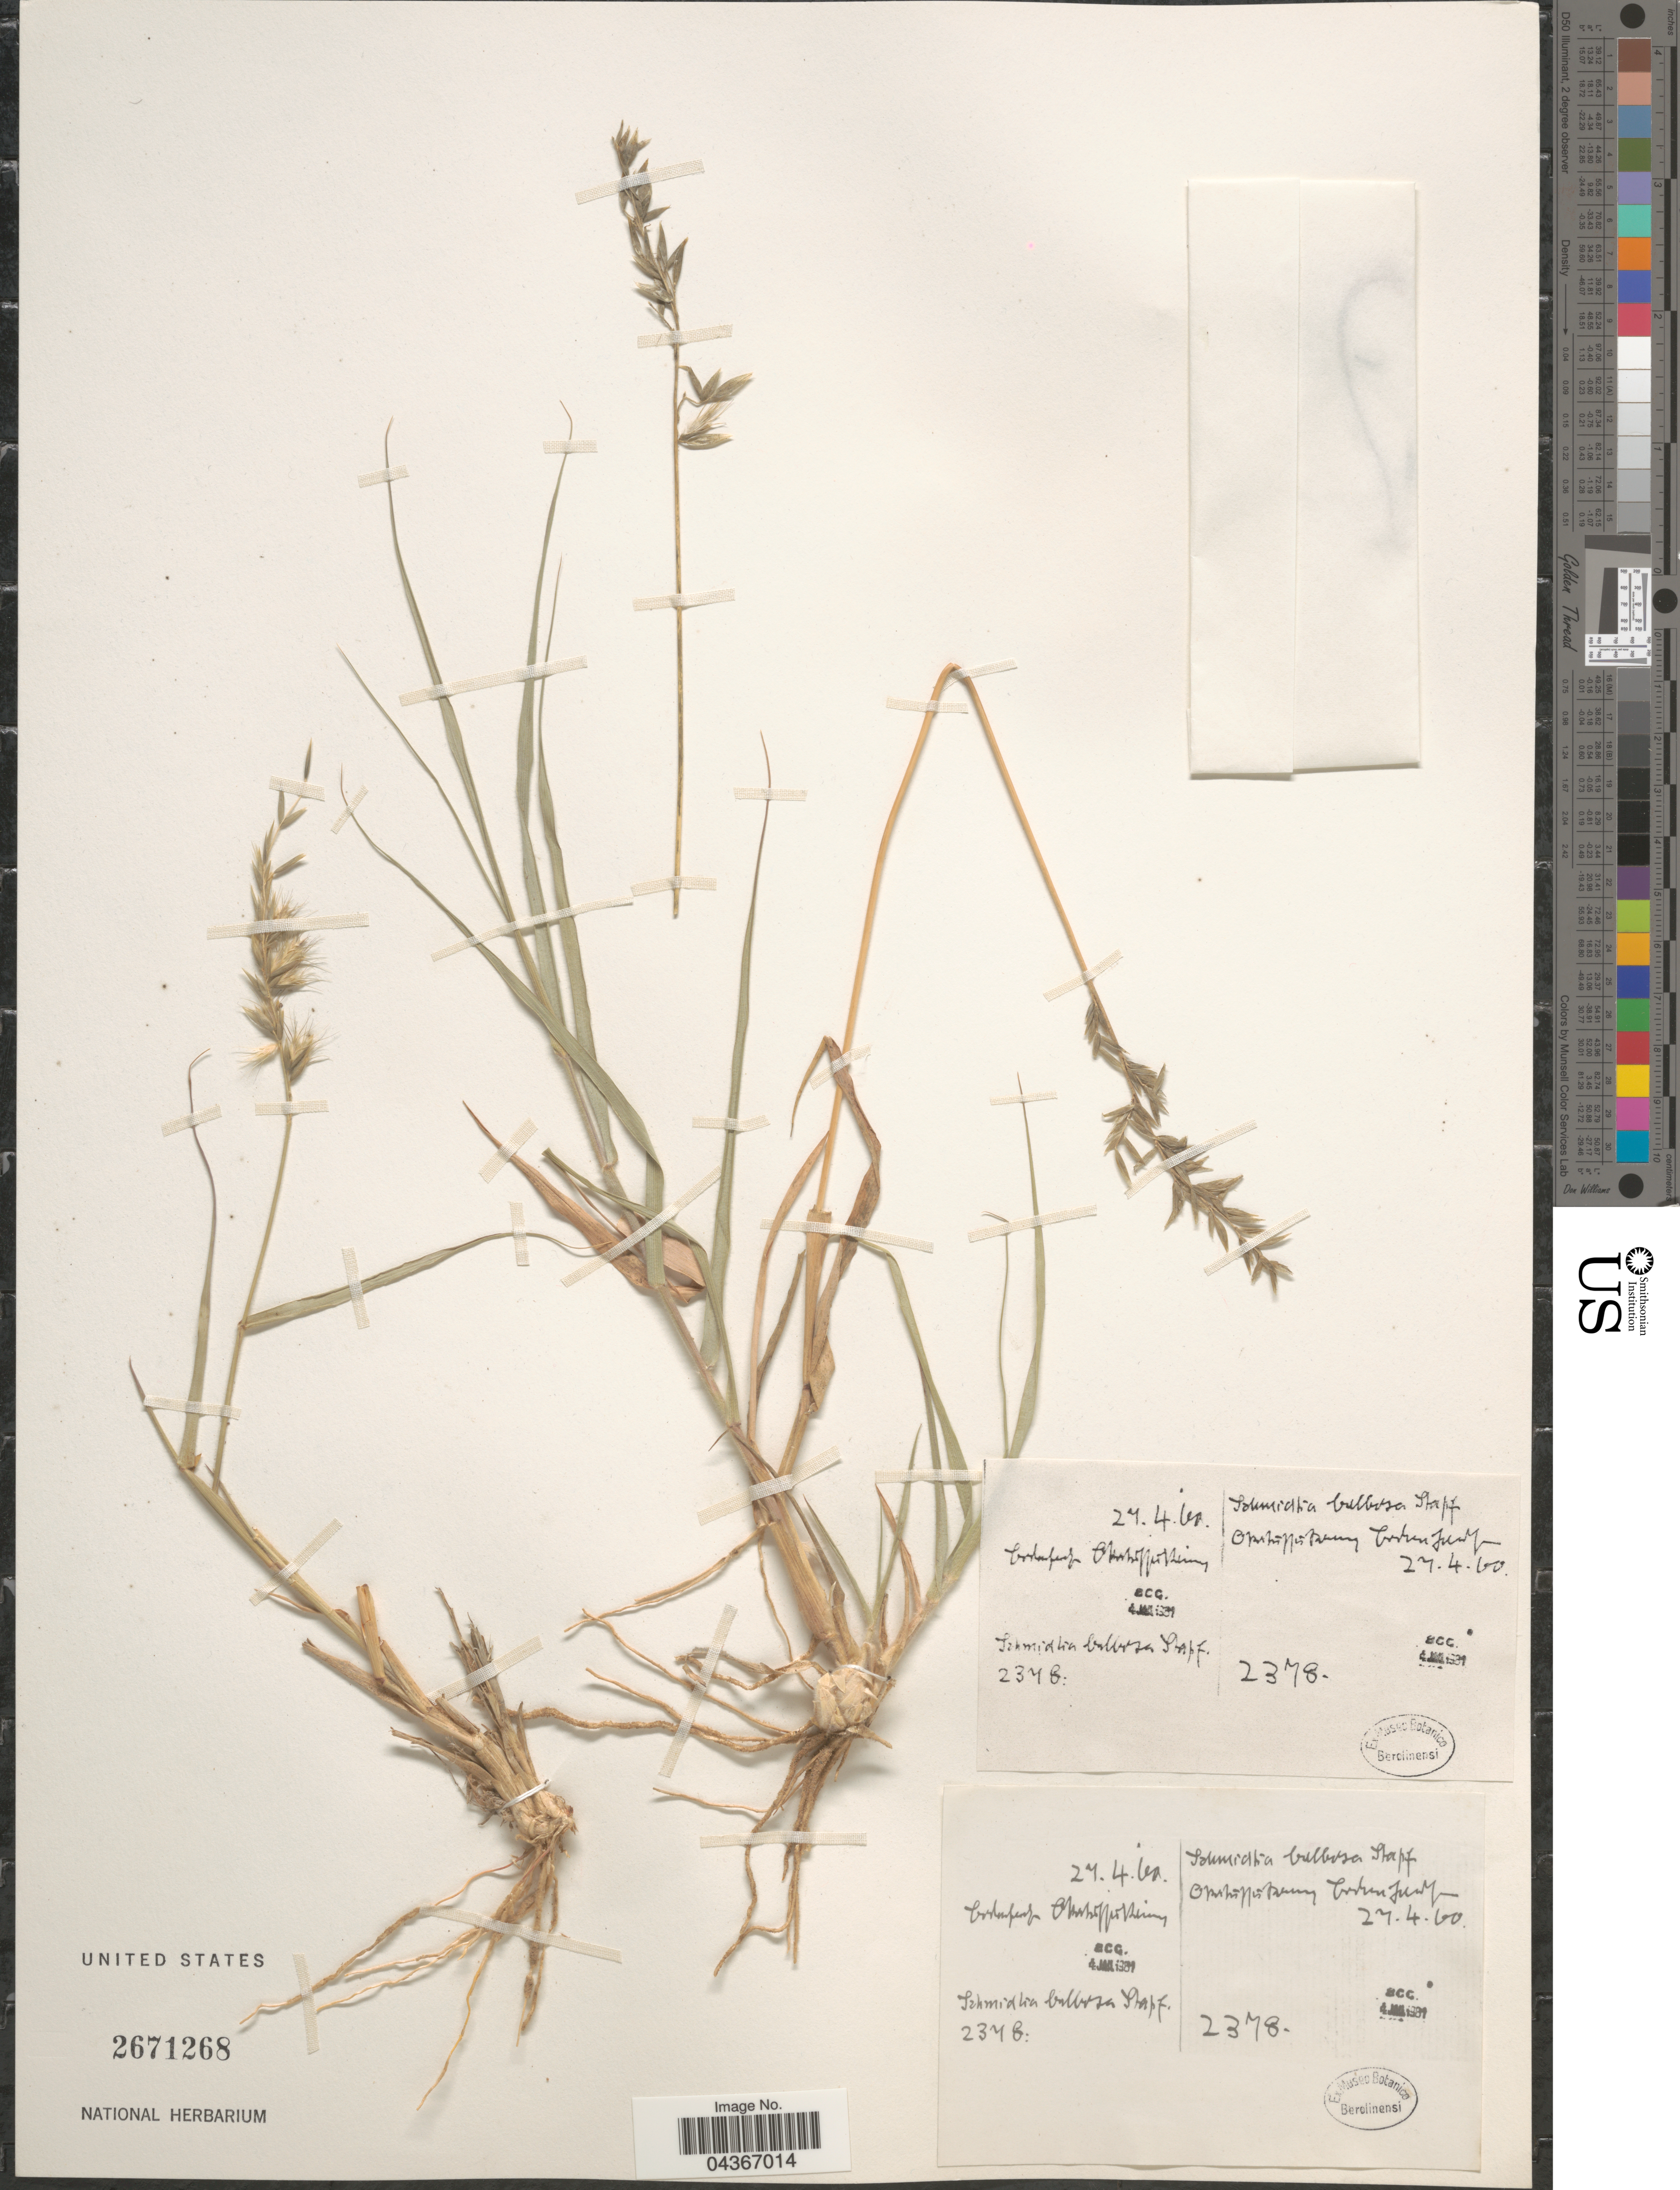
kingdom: Plantae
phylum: Tracheophyta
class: Liliopsida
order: Poales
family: Poaceae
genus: Schmidtia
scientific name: Schmidtia pappophoroides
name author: Steud. ex J.A. Schmidt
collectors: ex Museo Botanico Berolinensi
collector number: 2378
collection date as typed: Transcribed d/m/y: 27/4/60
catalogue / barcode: US 2671268